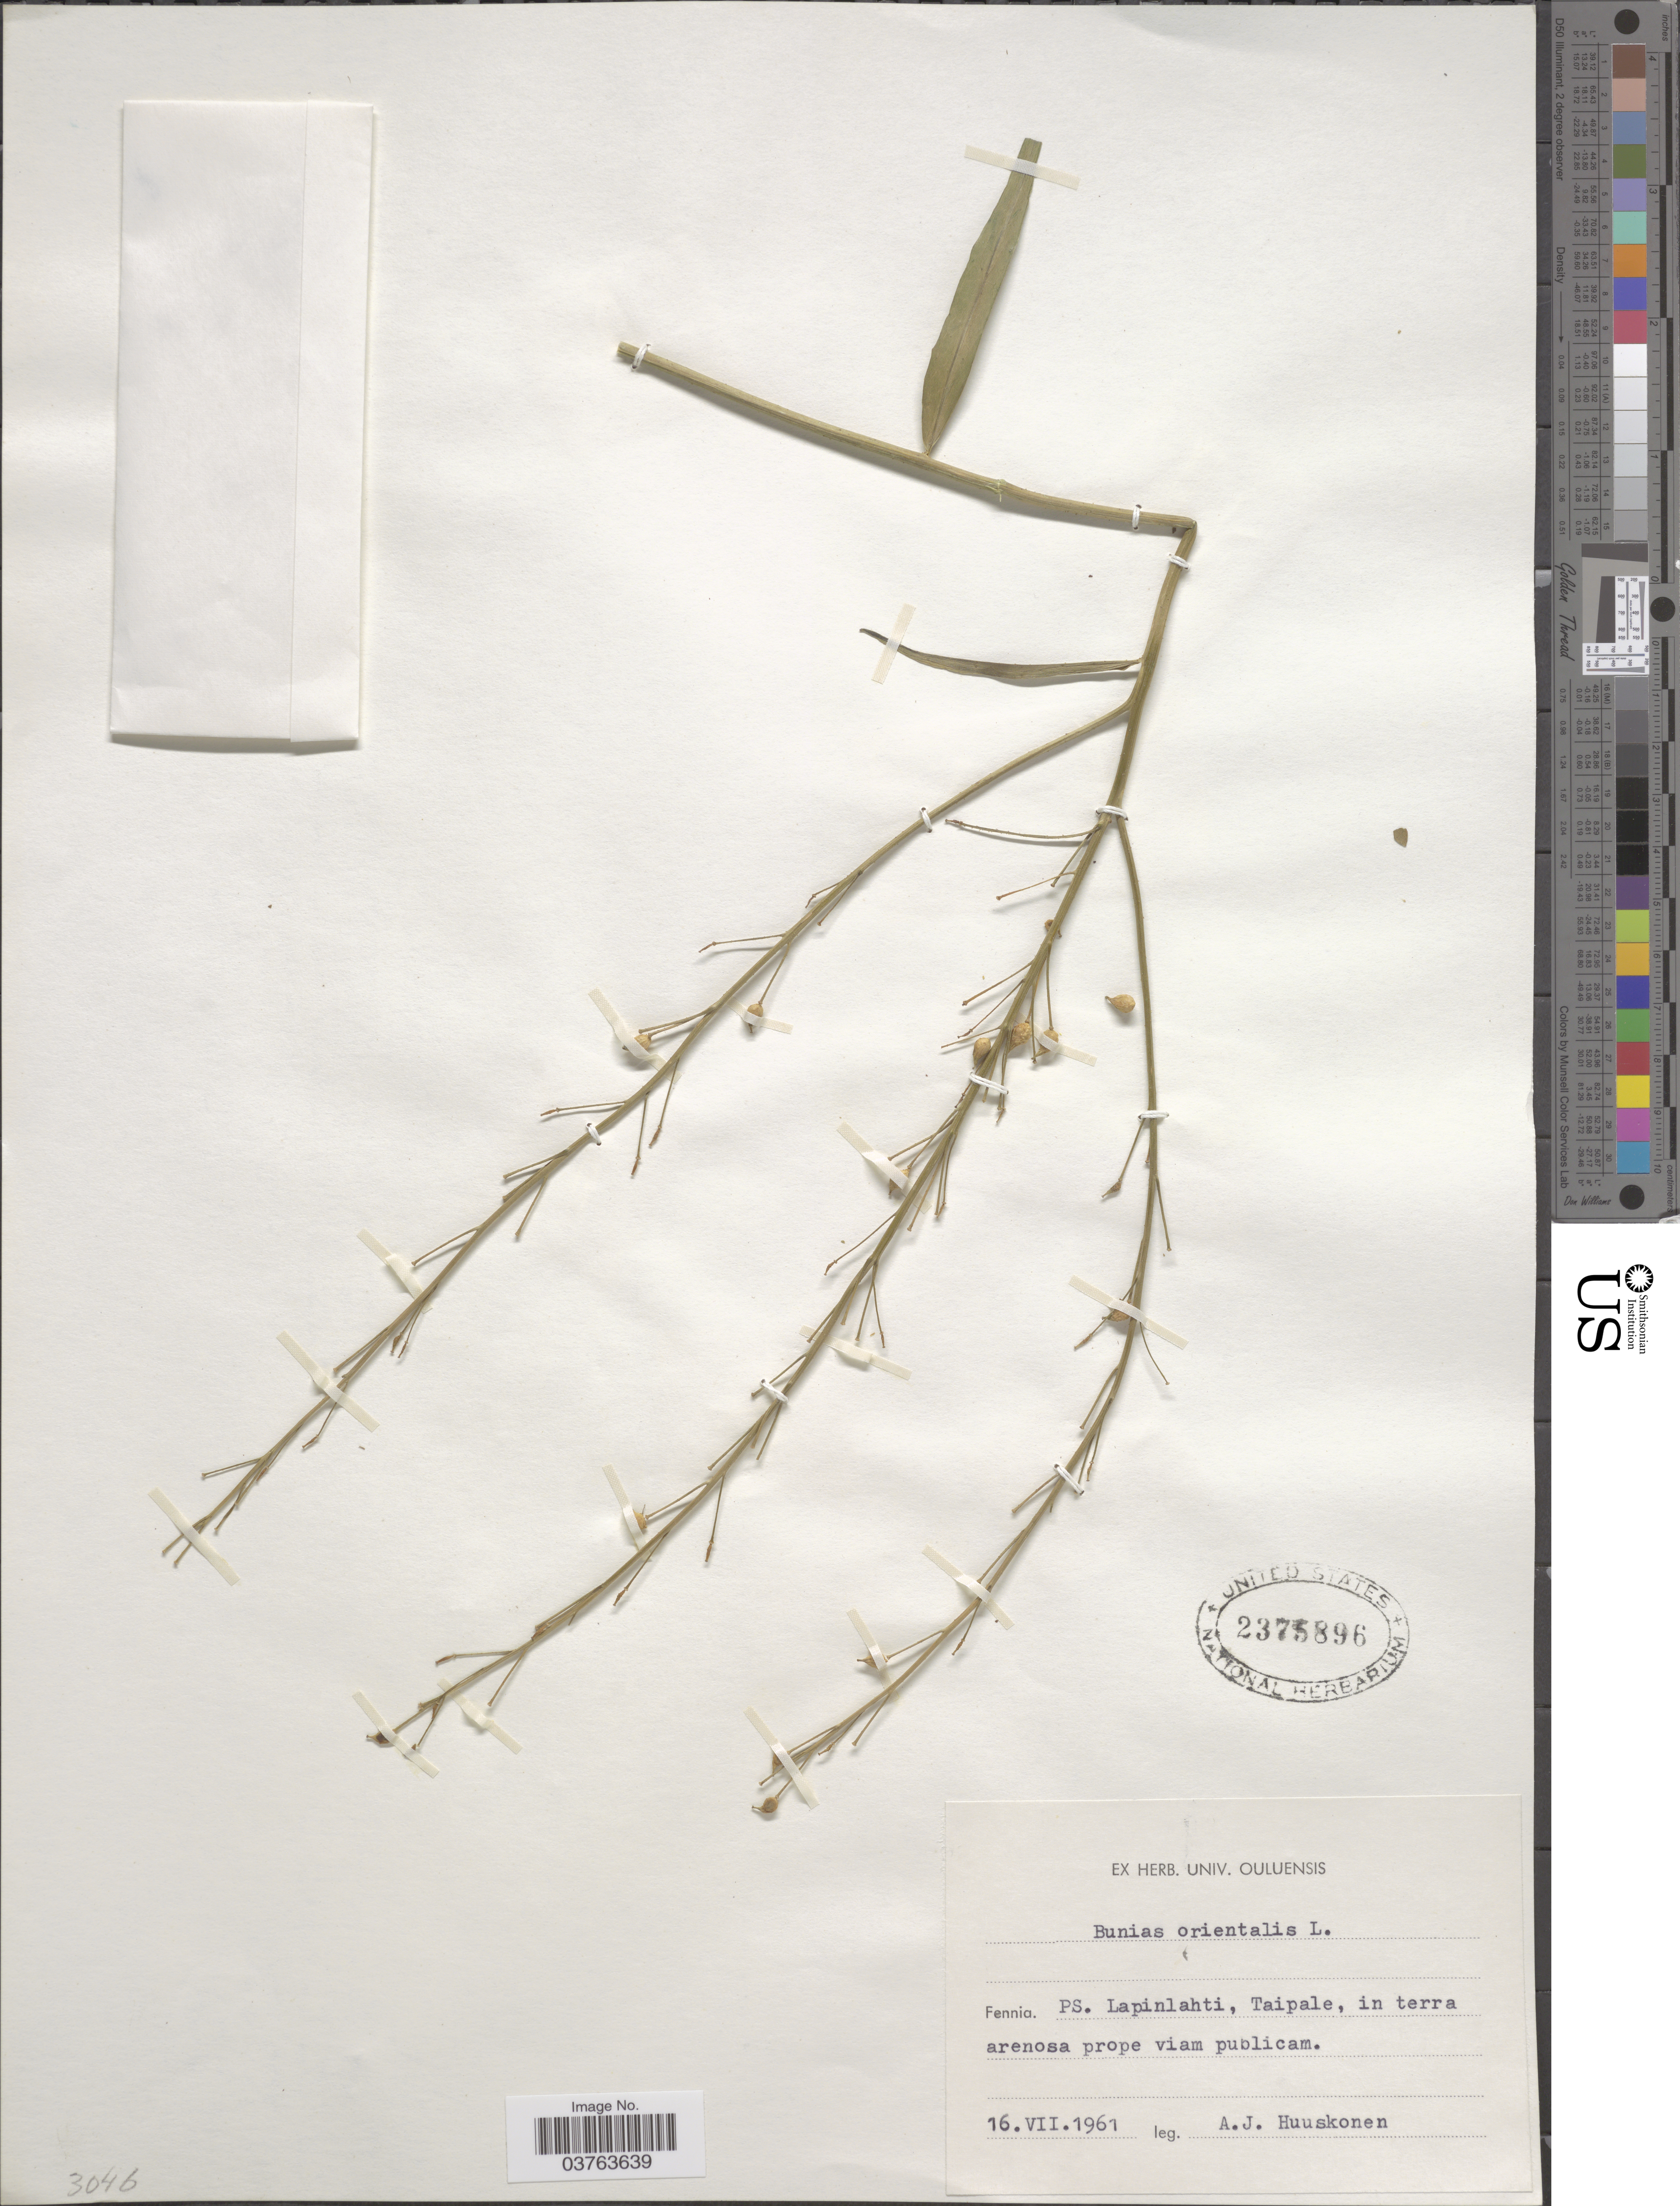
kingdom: Plantae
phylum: Tracheophyta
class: Magnoliopsida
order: Brassicales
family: Brassicaceae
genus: Bunias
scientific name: Bunias orientalis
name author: L.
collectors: A. Huuskonen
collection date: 1961-07-16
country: Finland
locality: Fennia. Ps. Lapinlahti, Taipale, in terra arenosa prope viam publicam.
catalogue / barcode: US 2375896